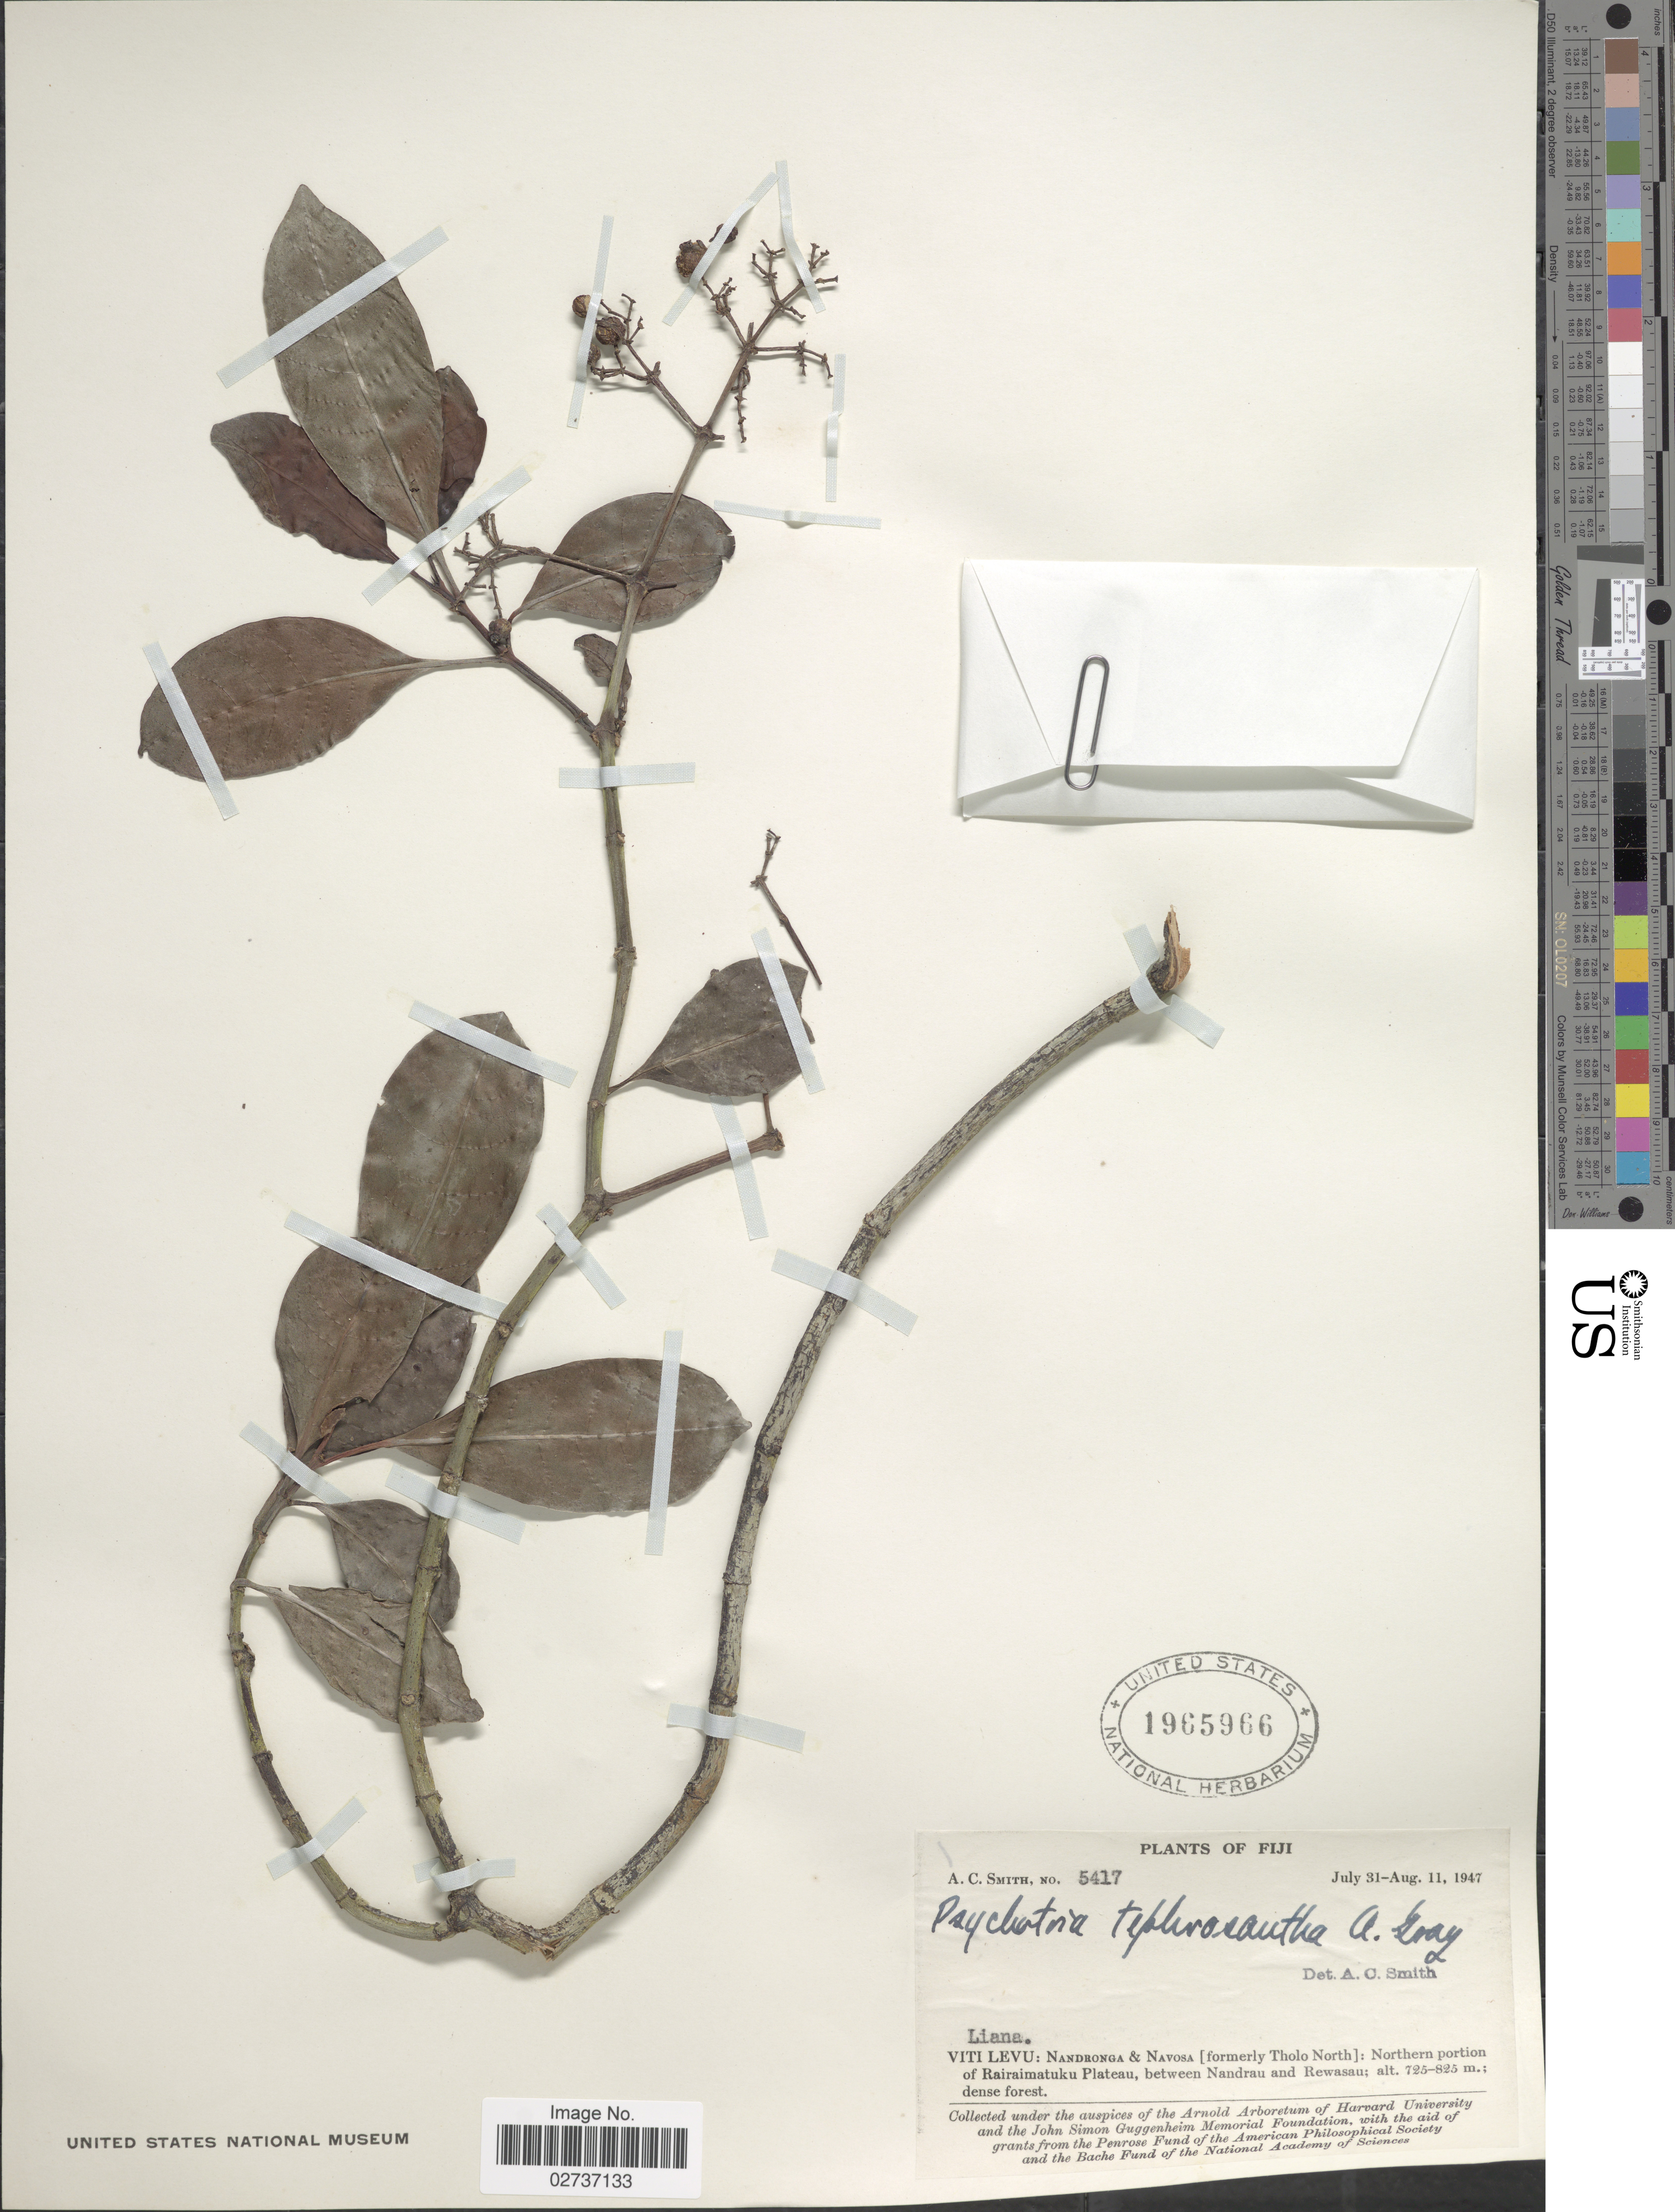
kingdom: Plantae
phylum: Tracheophyta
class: Magnoliopsida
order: Gentianales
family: Rubiaceae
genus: Psychotria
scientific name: Psychotria tephrosantha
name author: A. Gray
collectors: A. C. Smith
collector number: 5417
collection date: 1947-07-31/1947-08-11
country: Fiji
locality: Viti Levu: Nandronga & Navosa (formerly Tholo North): Northern portion of Rairaimatuku Plateau, between Nandrau and Nanga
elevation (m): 725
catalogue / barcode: US 1965966